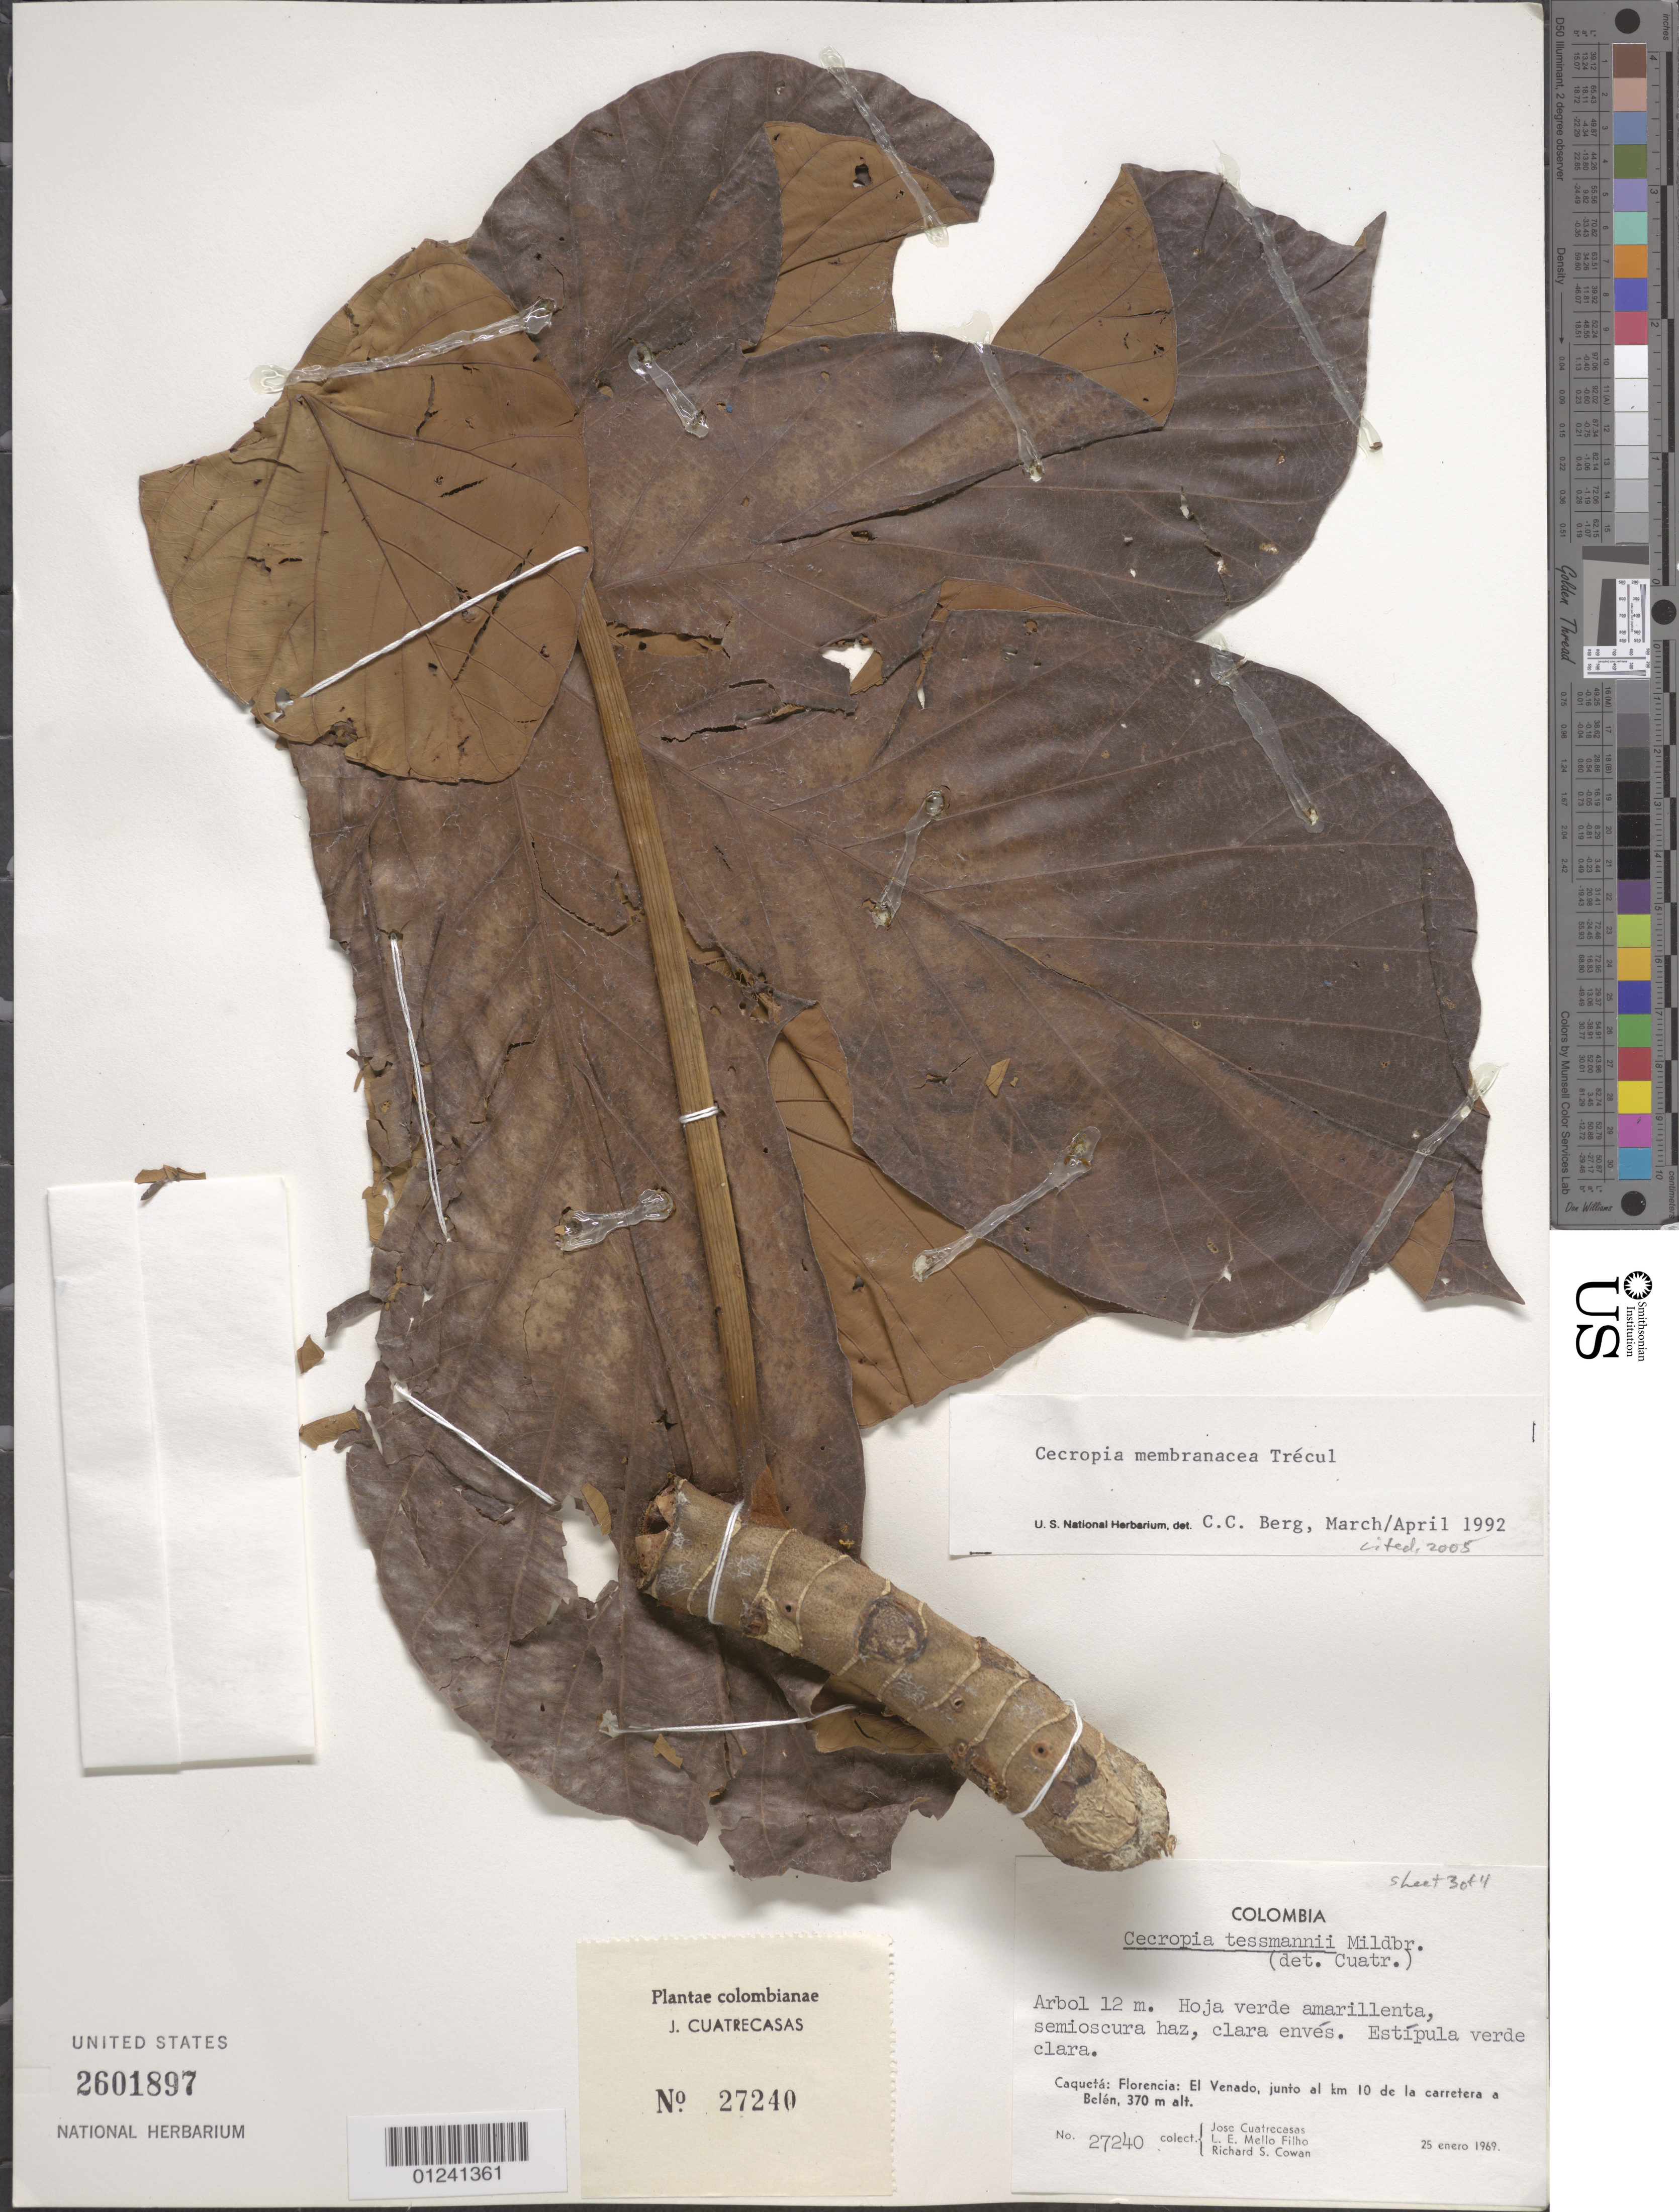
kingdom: Plantae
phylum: Tracheophyta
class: Magnoliopsida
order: Rosales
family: Urticaceae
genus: Cecropia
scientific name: Cecropia membranacea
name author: Trécul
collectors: J. Cuatrecasas, L. Emygdio de Mello Filho & R. S. Cowan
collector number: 27240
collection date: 1969-01-25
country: Colombia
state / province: Caquetá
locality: Florencia: El Venado, juno al km 10 de la carretera a Belen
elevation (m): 370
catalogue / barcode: US 2601897